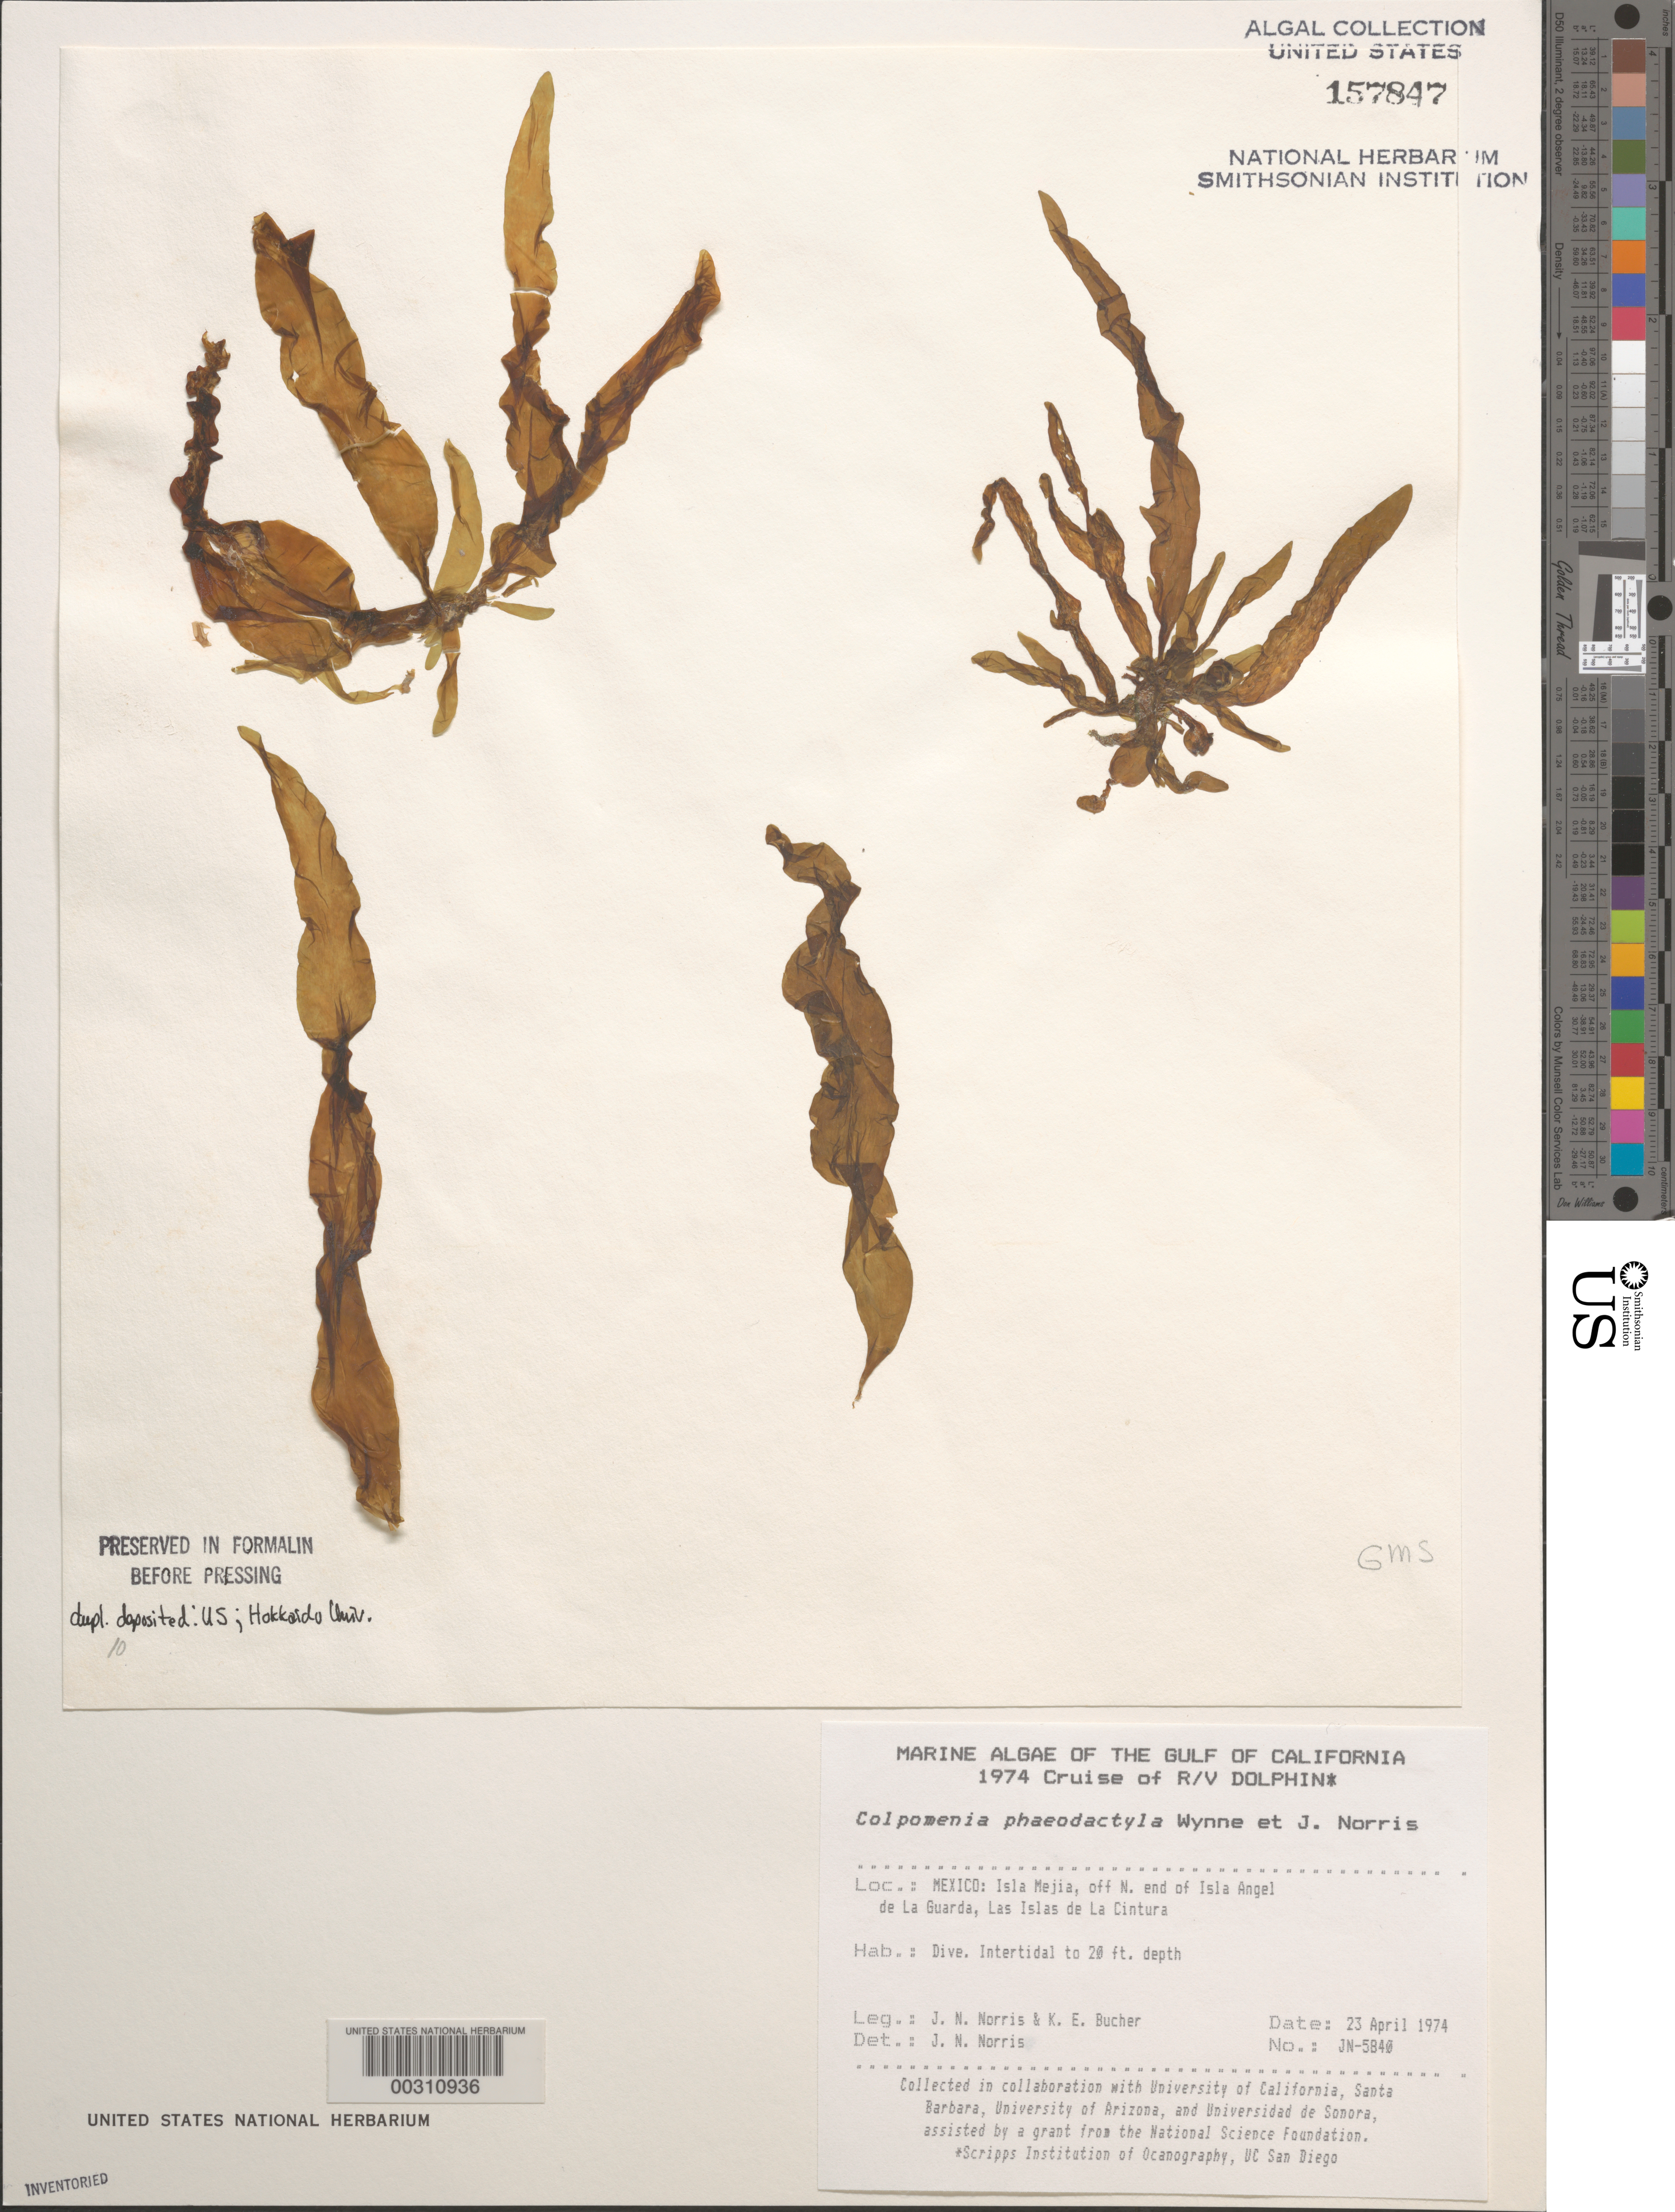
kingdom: Chromista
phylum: Ochrophyta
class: Phaeophyceae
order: Scytosiphonales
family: Scytosiphonaceae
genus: Dactylosiphon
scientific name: Dactylosiphon durvillei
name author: (Bory) Santiañez et al.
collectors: J. N. Norris & K. E. Bucher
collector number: JN-5840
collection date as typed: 23 Apr 1974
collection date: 1974-04-23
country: Mexico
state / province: Baja California Norte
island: Isla Mejia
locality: Off Isla Angel de la Guarda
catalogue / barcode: US 157847